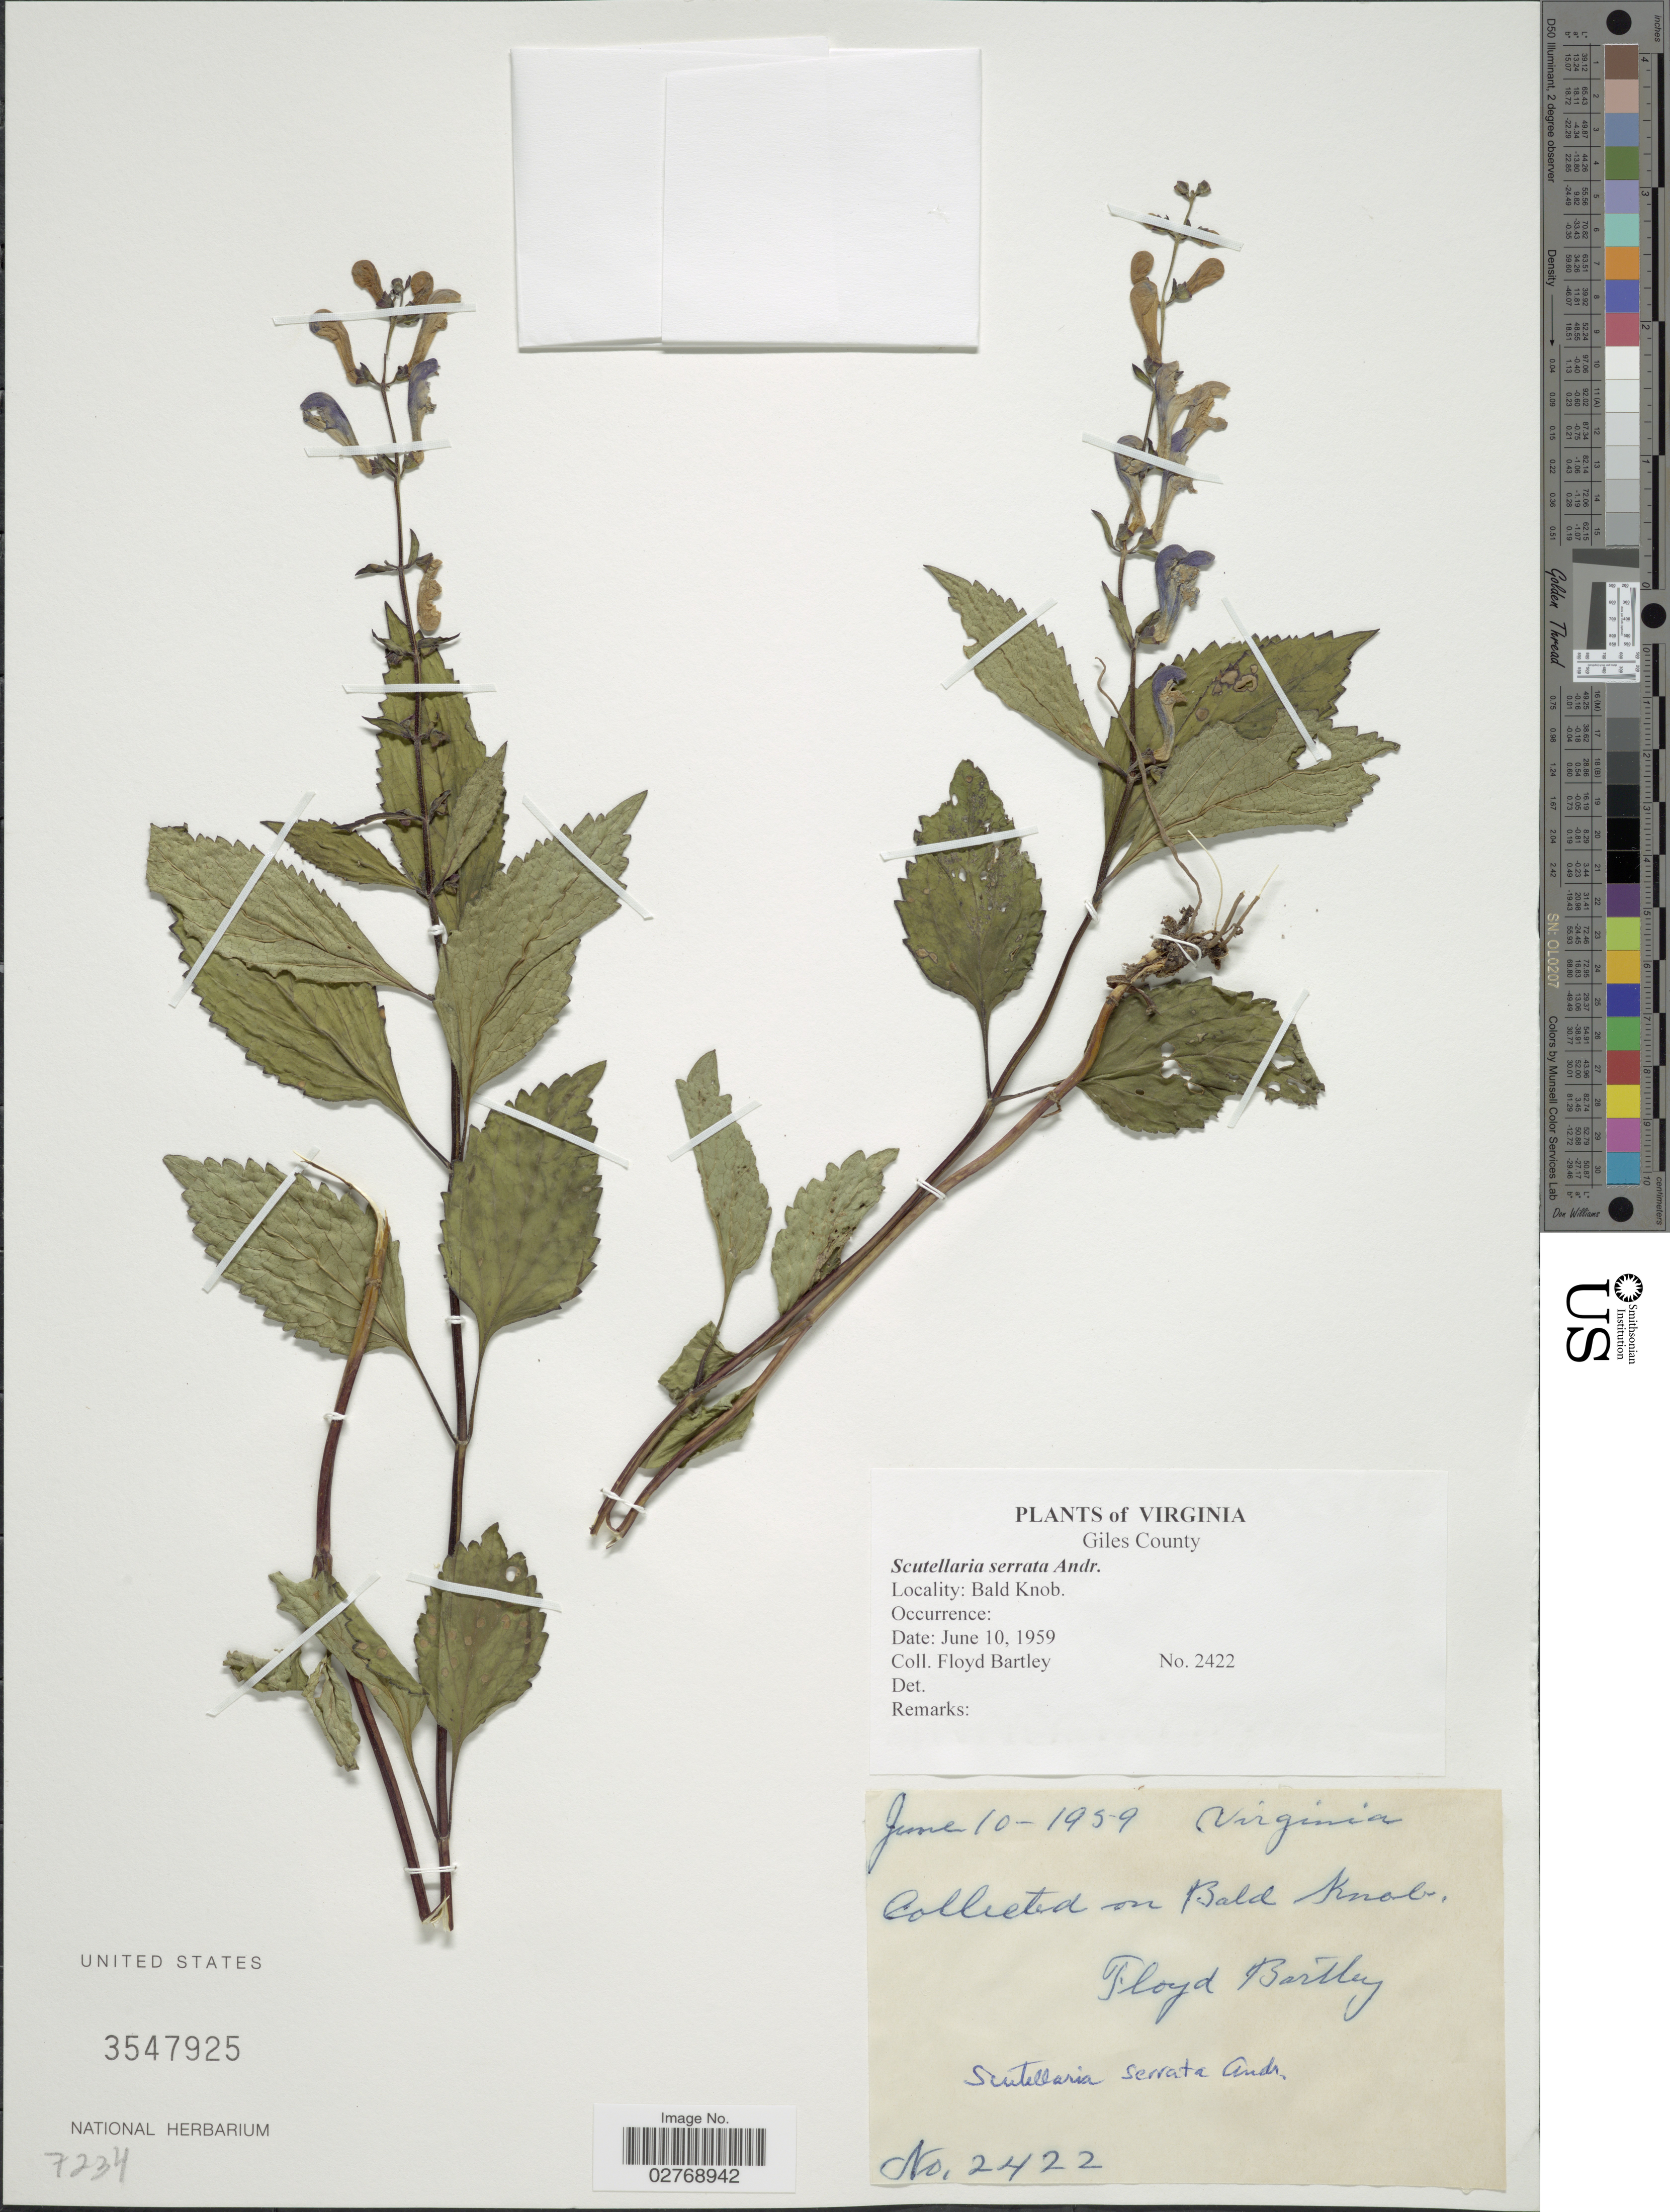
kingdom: Plantae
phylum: Tracheophyta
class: Magnoliopsida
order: Lamiales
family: Lamiaceae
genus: Scutellaria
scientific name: Scutellaria serrata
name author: Andrews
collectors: F. Bartley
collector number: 2422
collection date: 1959-06-10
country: United States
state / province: Virginia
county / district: Giles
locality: Bald Knob.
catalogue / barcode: US 3547925